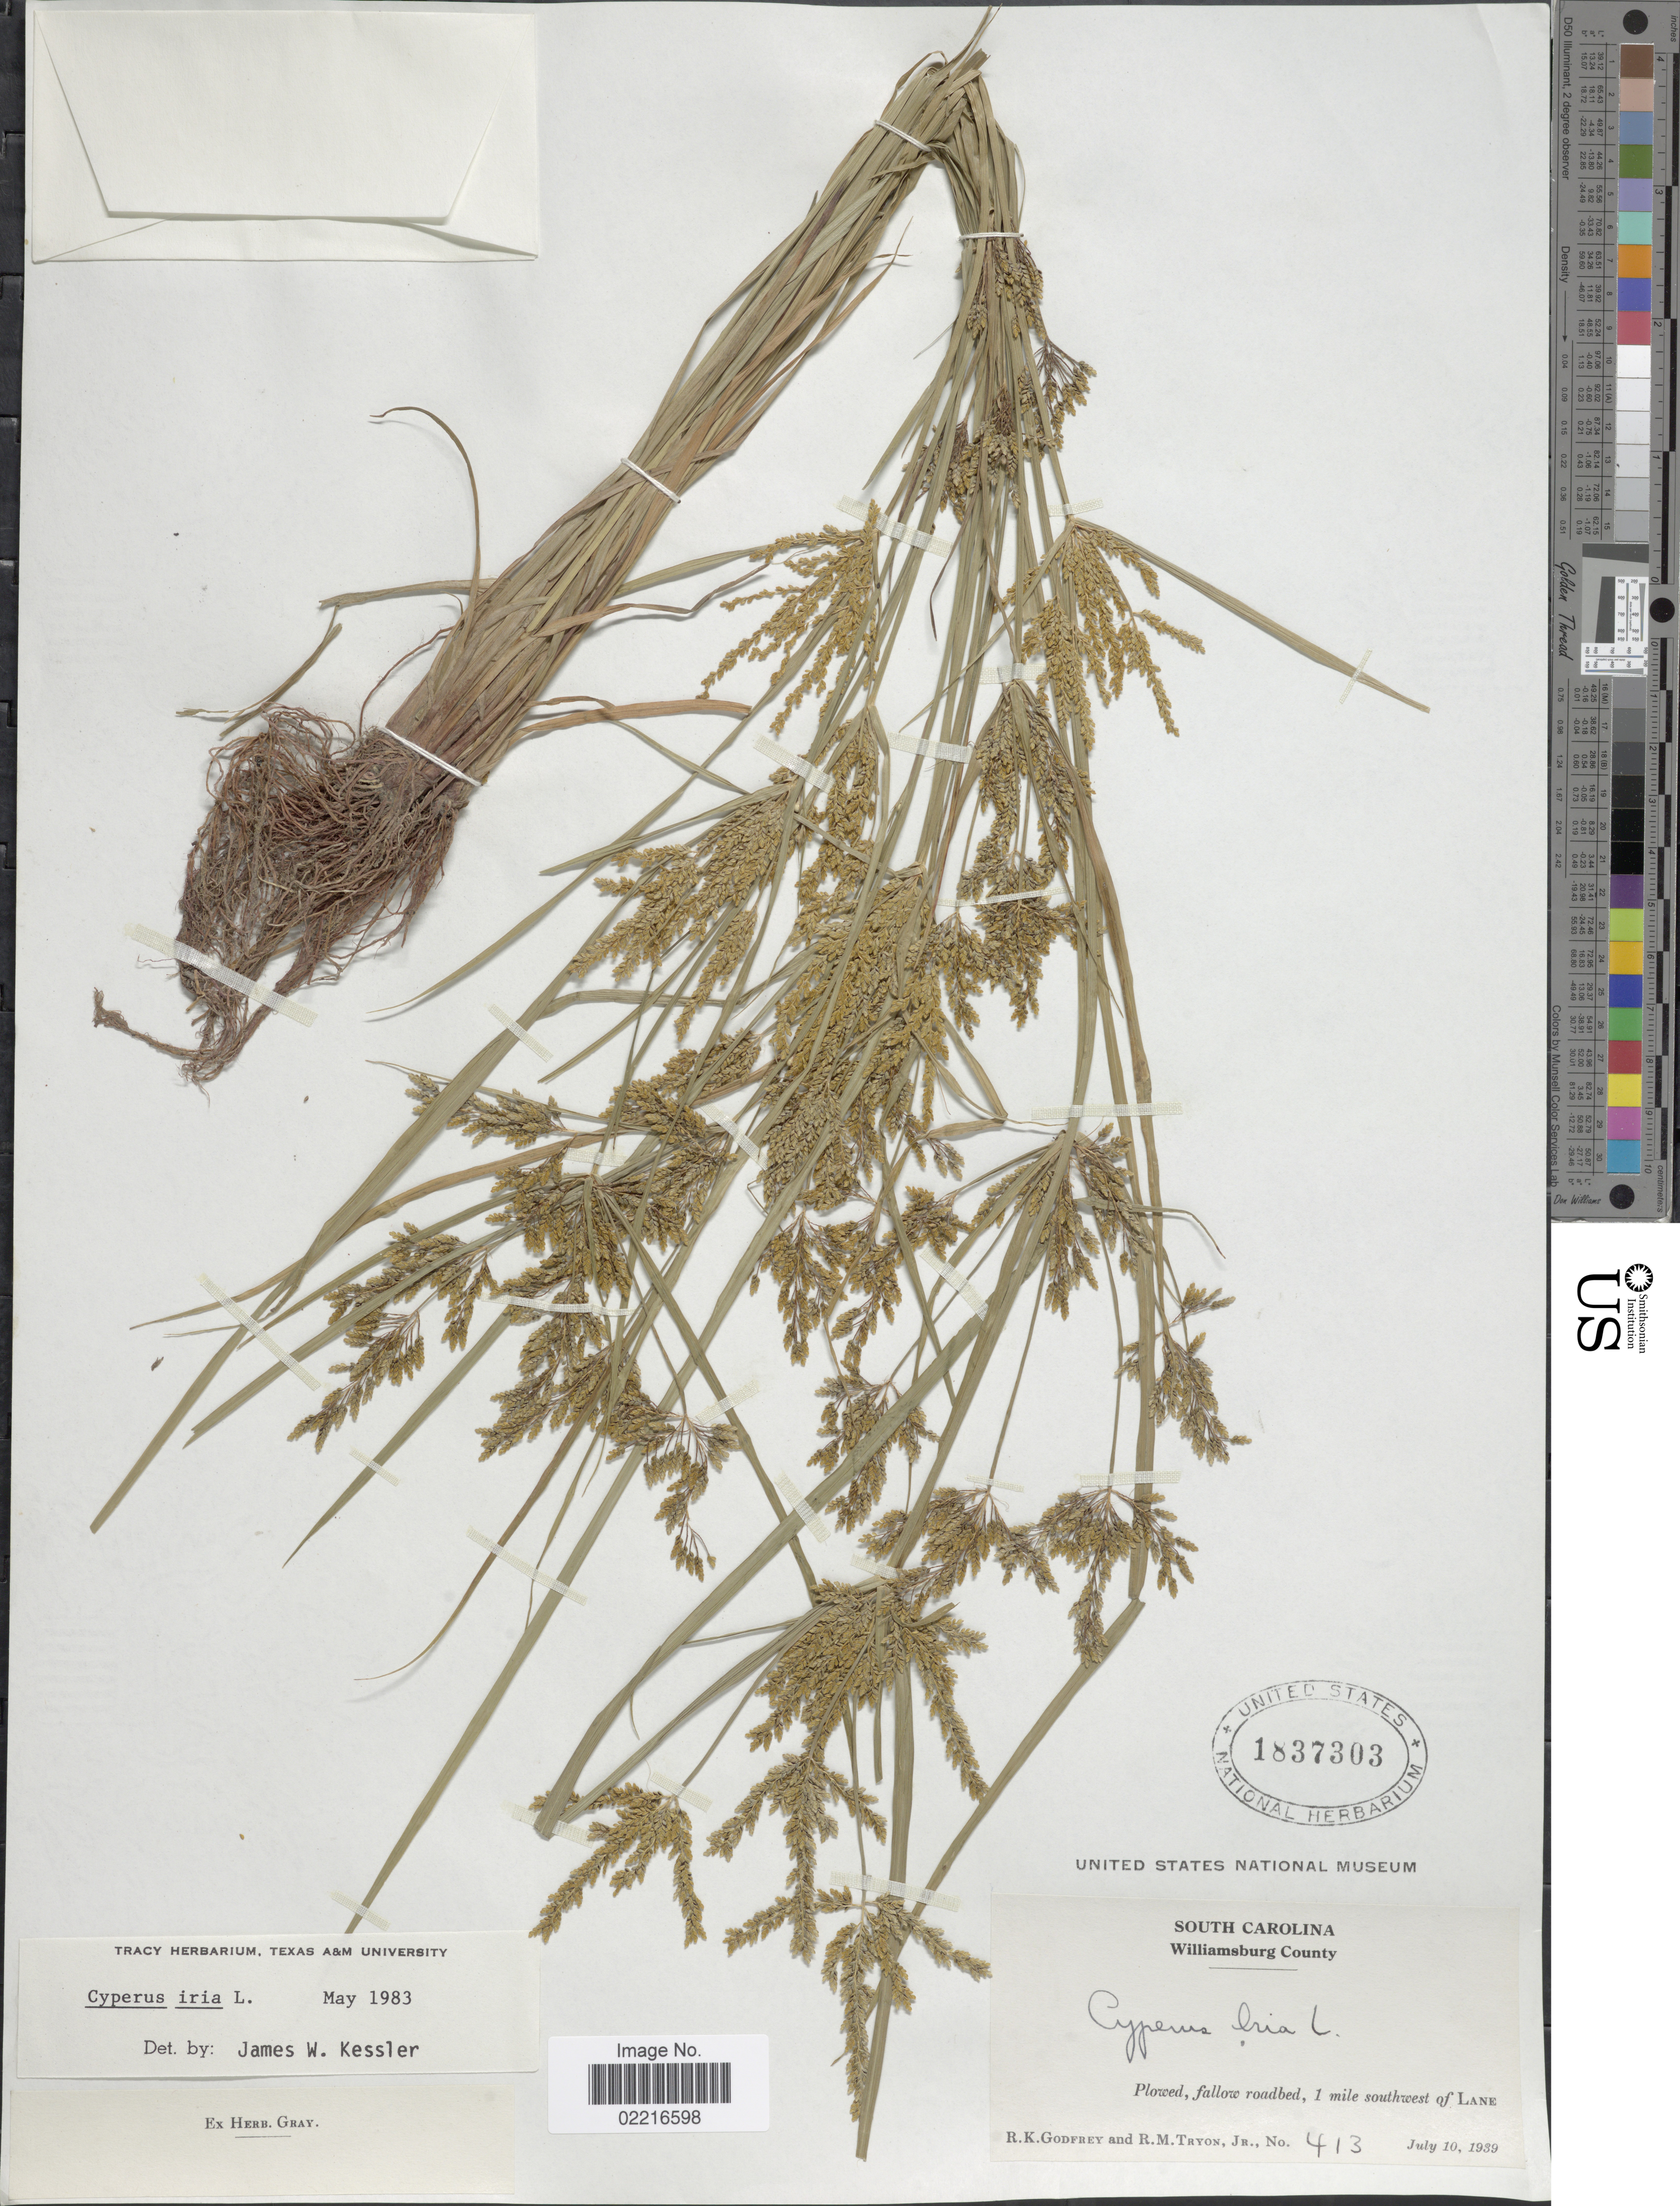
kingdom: Plantae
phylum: Tracheophyta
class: Liliopsida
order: Poales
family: Cyperaceae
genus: Cyperus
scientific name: Cyperus iria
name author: L.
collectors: R. K. Godfrey & R. M. Tryon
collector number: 413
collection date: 1939-07-10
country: United States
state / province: South Carolina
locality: Williamsburgh County, 1 mile southwest of Lane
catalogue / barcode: US 1837303